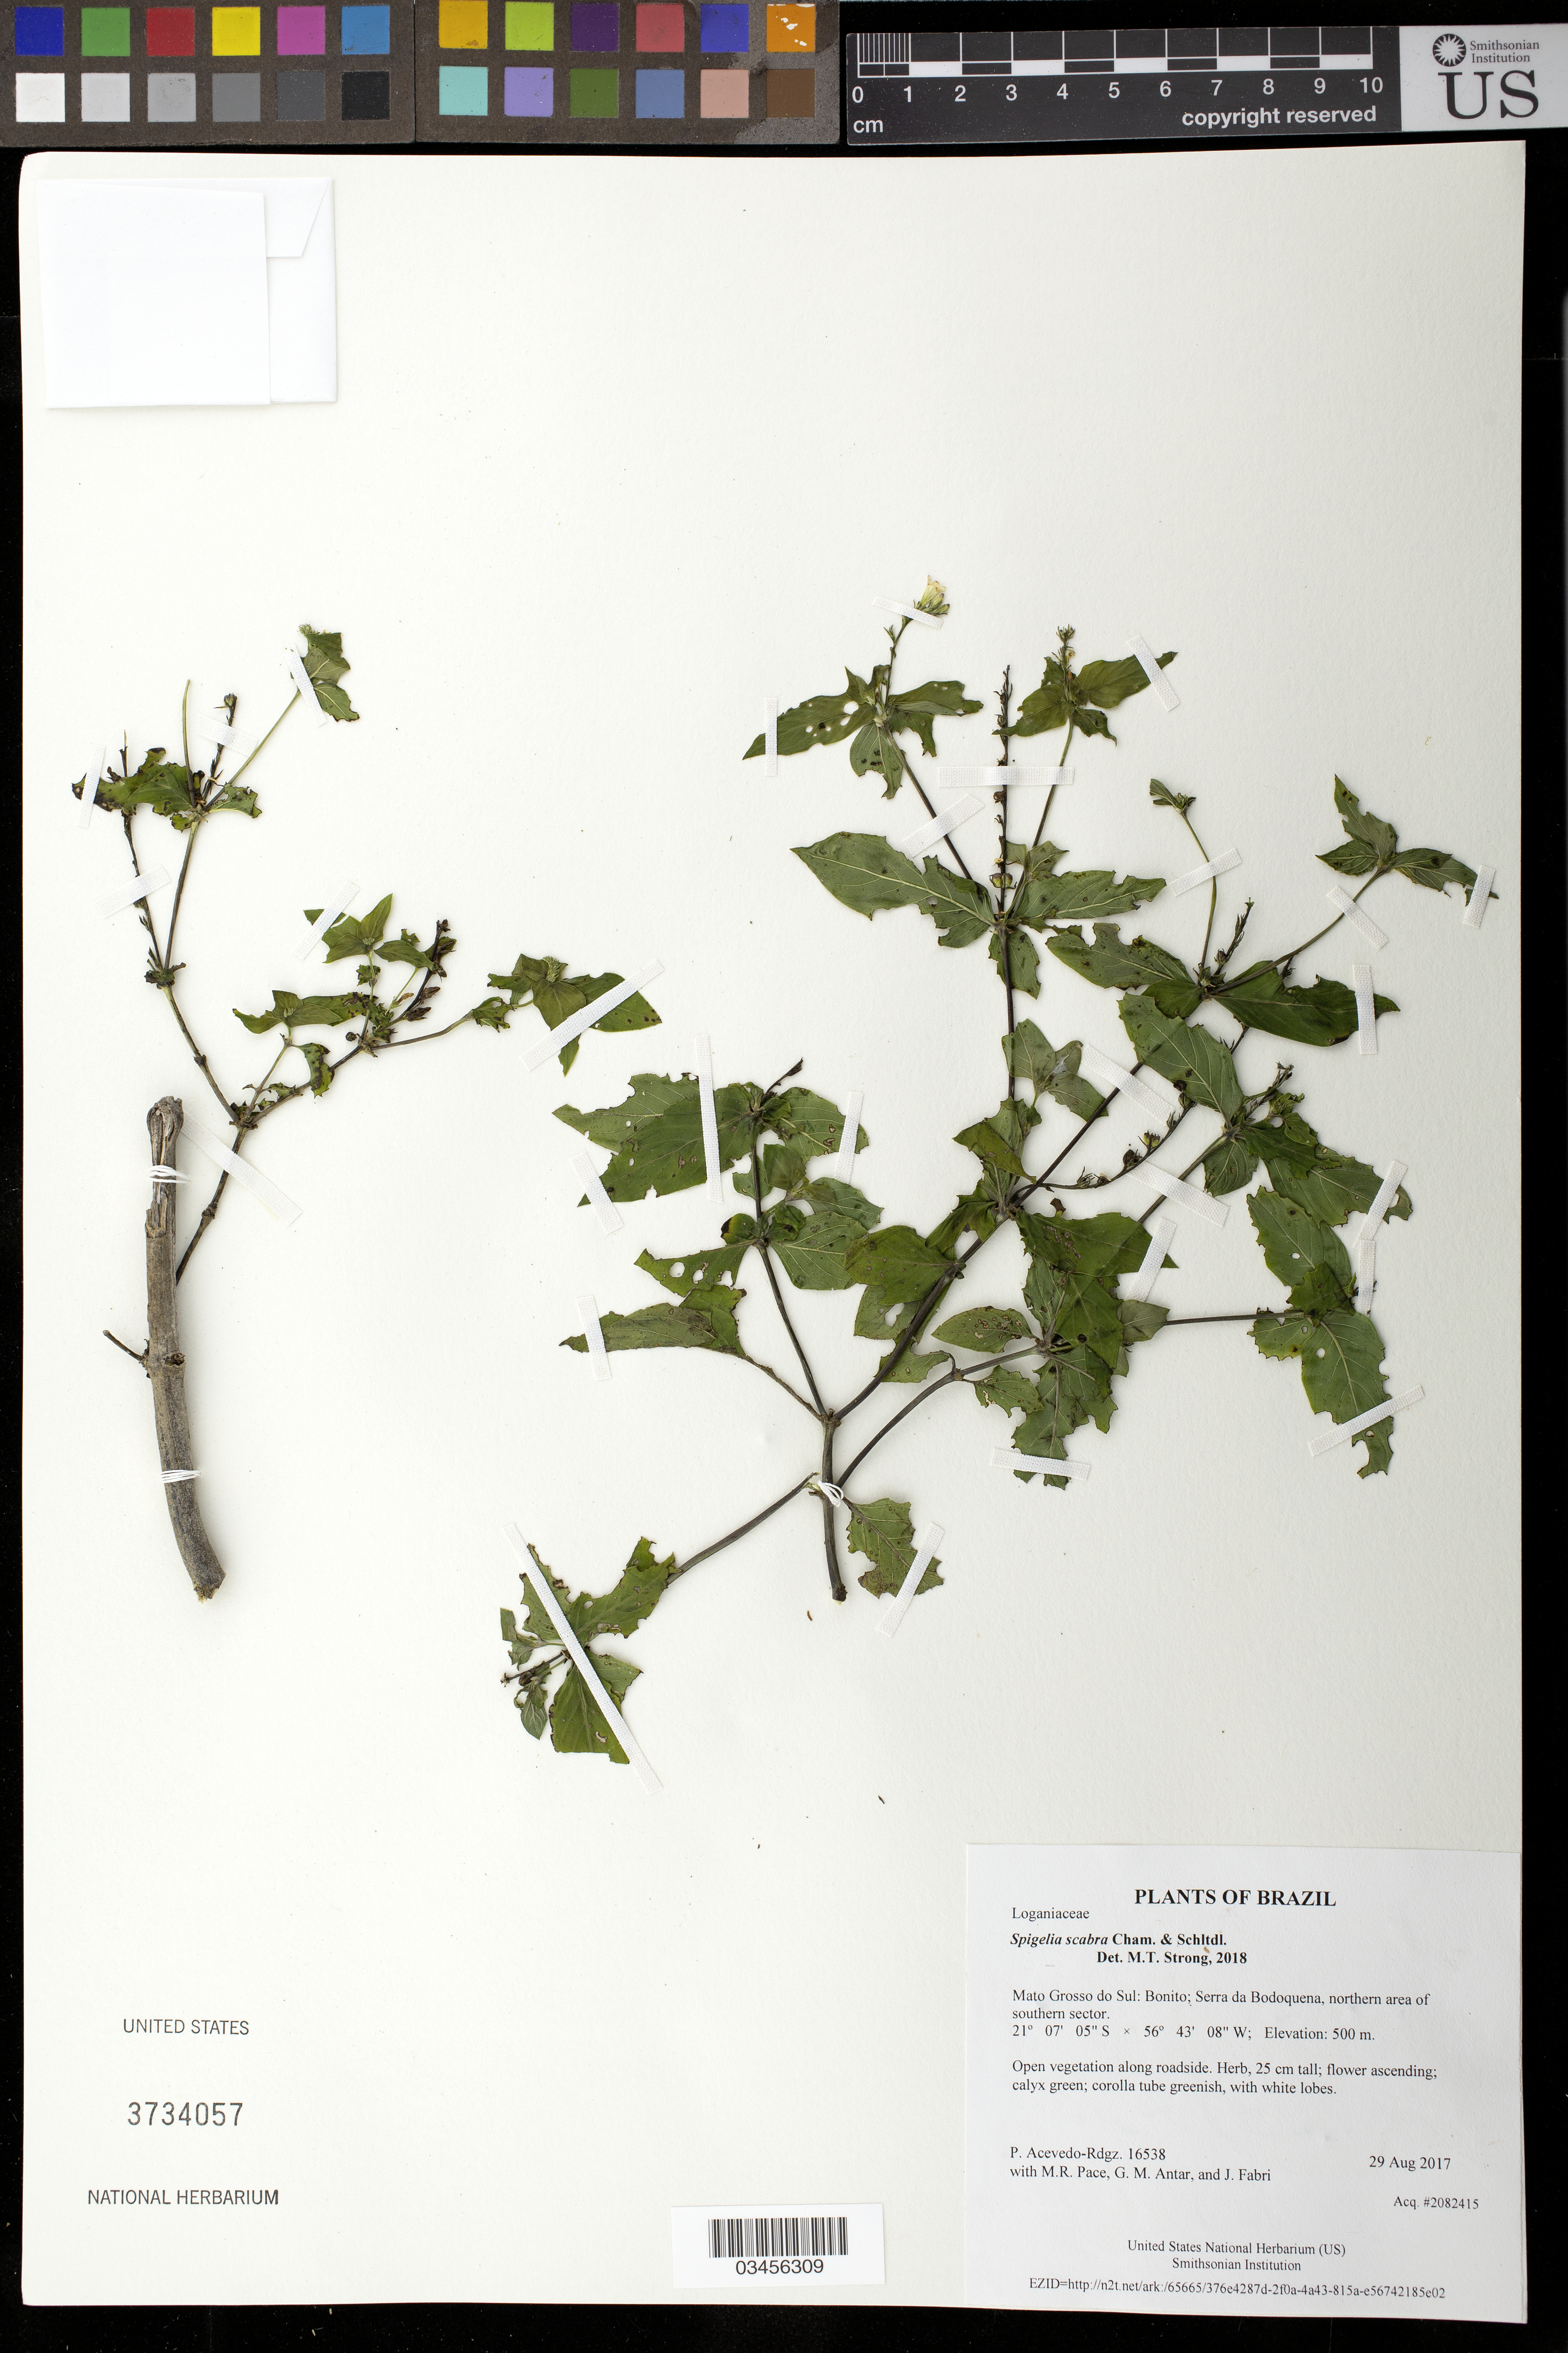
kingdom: Plantae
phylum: Tracheophyta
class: Magnoliopsida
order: Gentianales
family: Loganiaceae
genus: Spigelia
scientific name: Spigelia scabra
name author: Cham. & Schltdl.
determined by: Strong, Mark T., (BOT), Smithsonian Institution - National Museum of Natural History (UNITED STATES)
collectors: P. Acevedo-Rodr., M. R. Pace, G. M. Antar & J. Fabri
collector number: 16538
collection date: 2017-08-29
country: Brazil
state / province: Mato Grosso do Sul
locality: Bonito; Serra da Bodoquena, northern area of southern sector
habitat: Open vegetation along roadside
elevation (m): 500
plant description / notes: US, NY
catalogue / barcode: US 3734057